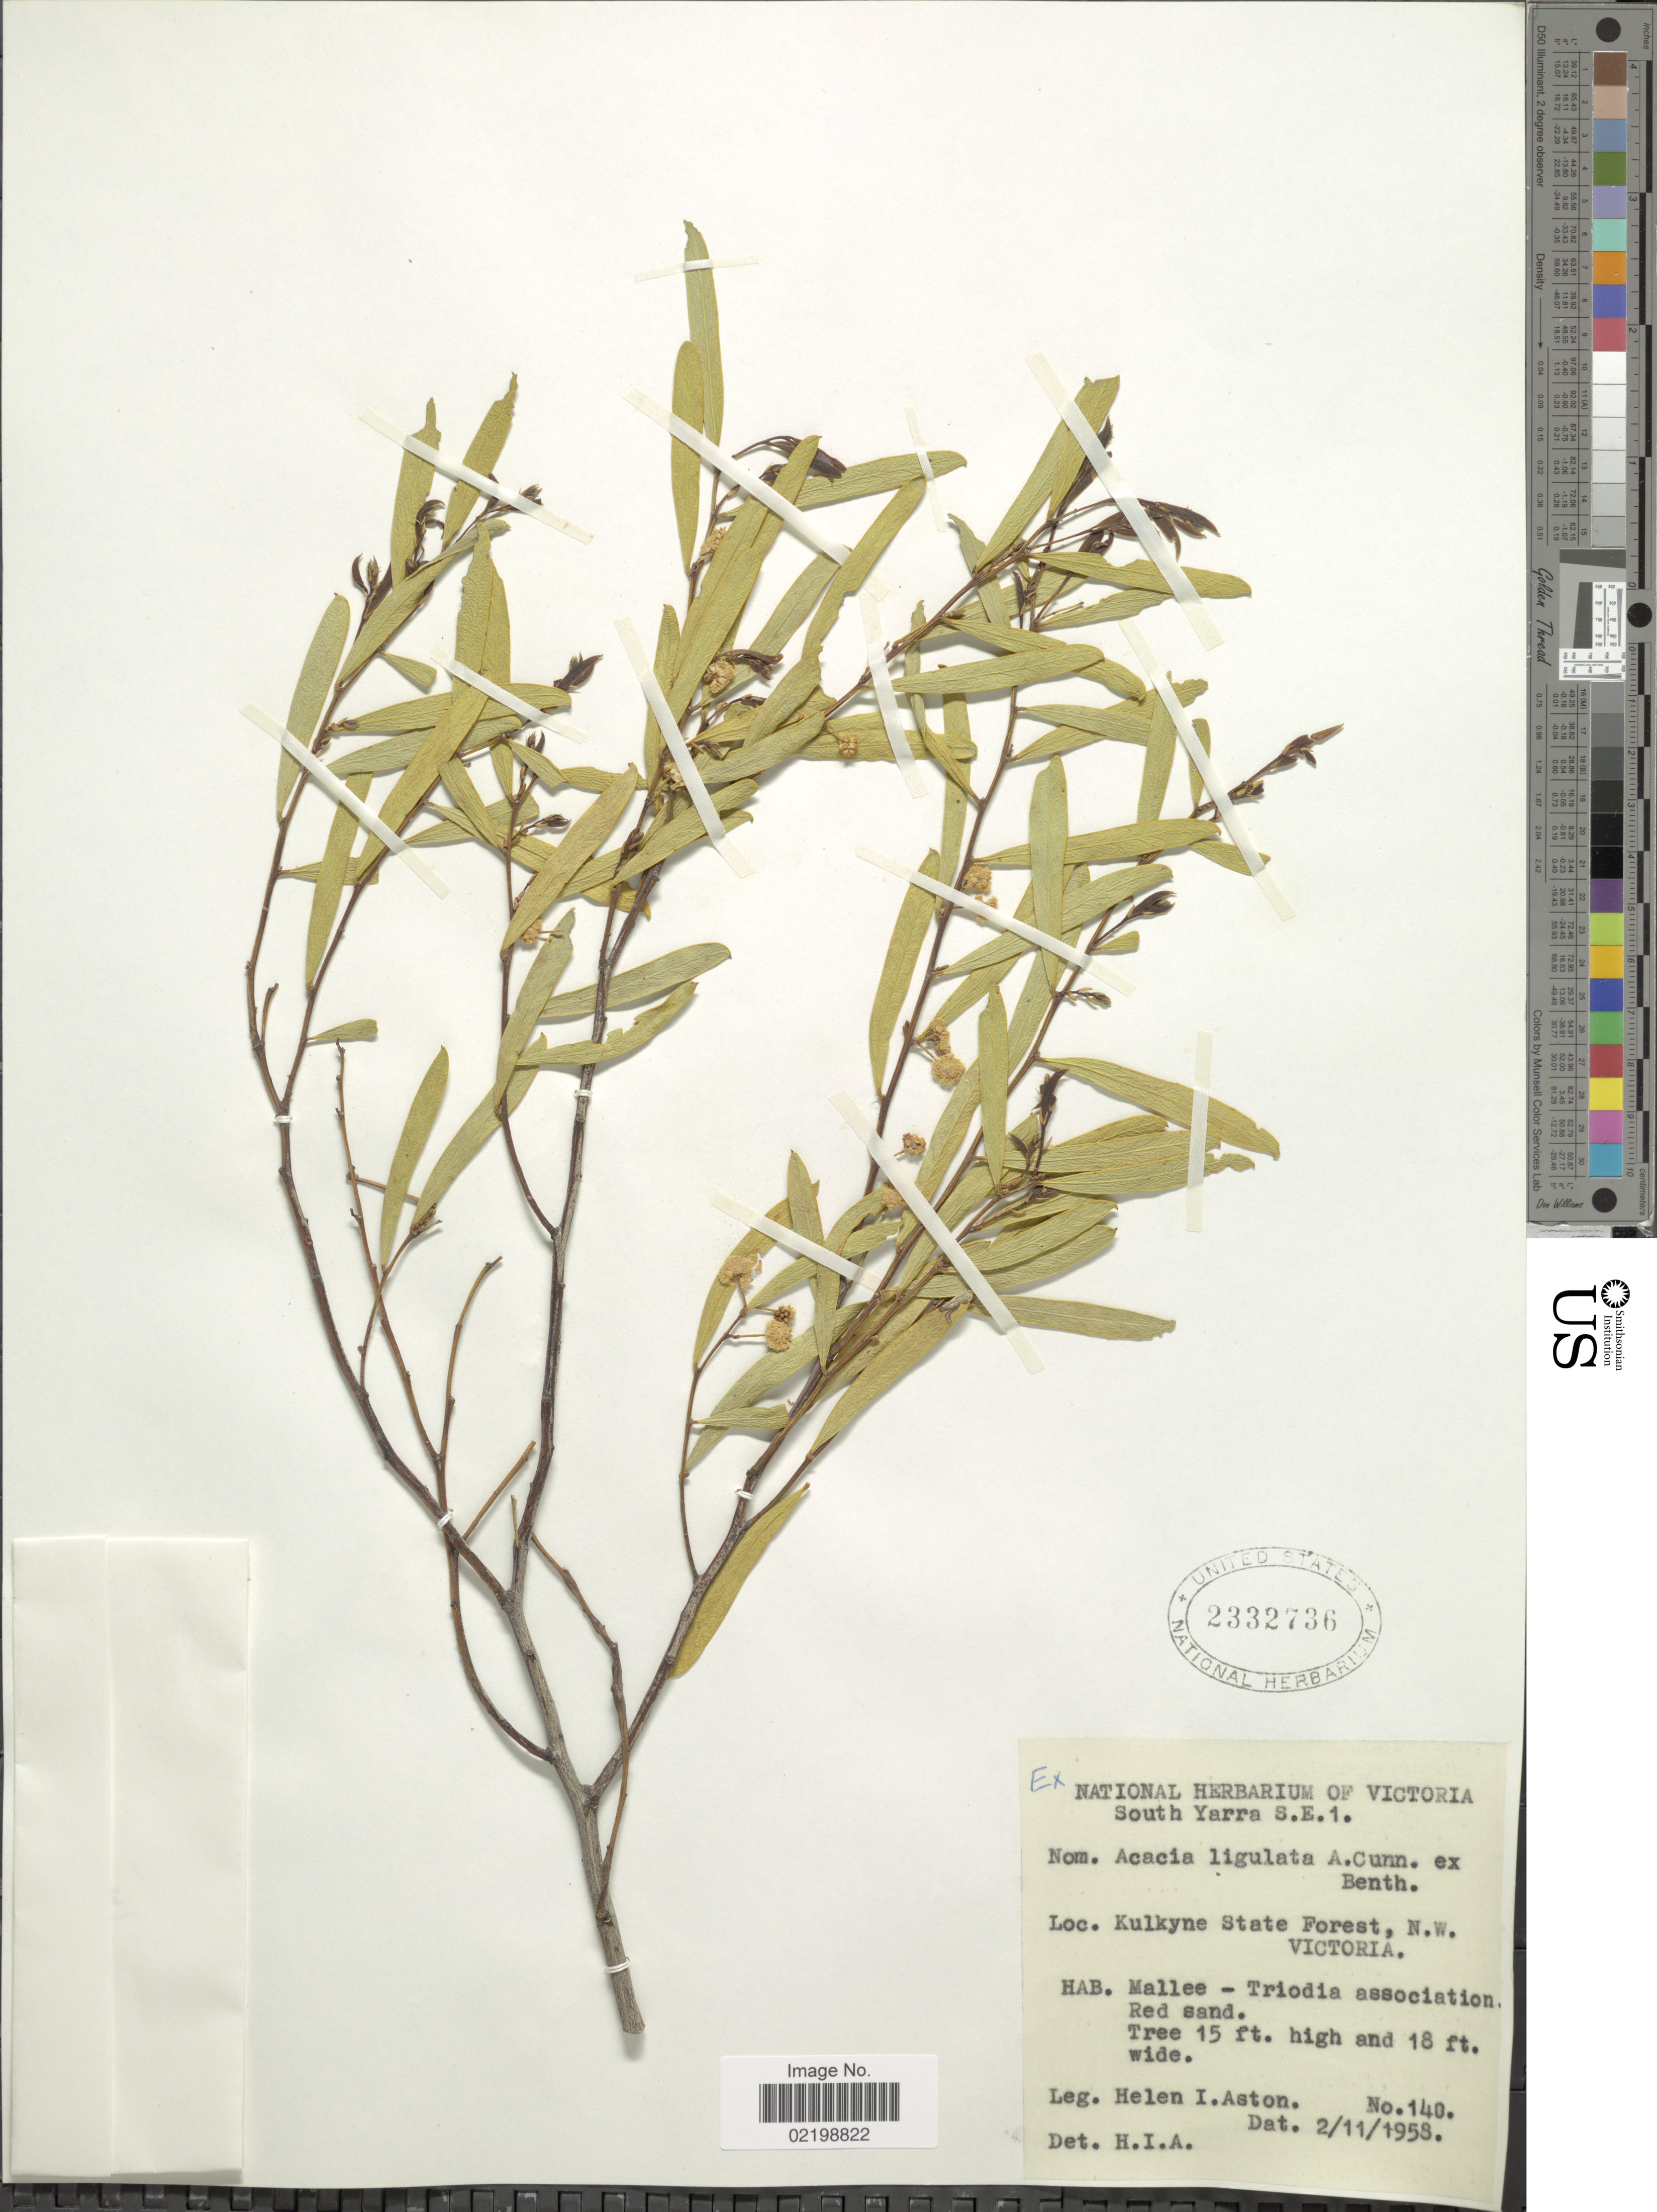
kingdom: Plantae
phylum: Tracheophyta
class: Magnoliopsida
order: Fabales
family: Fabaceae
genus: Acacia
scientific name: Acacia ligulata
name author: Benth.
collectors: H. I. Aston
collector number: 140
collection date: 1958-11-02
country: Australia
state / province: Victoria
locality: Kulkyne State Forest, N.W. Victoria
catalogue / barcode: US 2332736